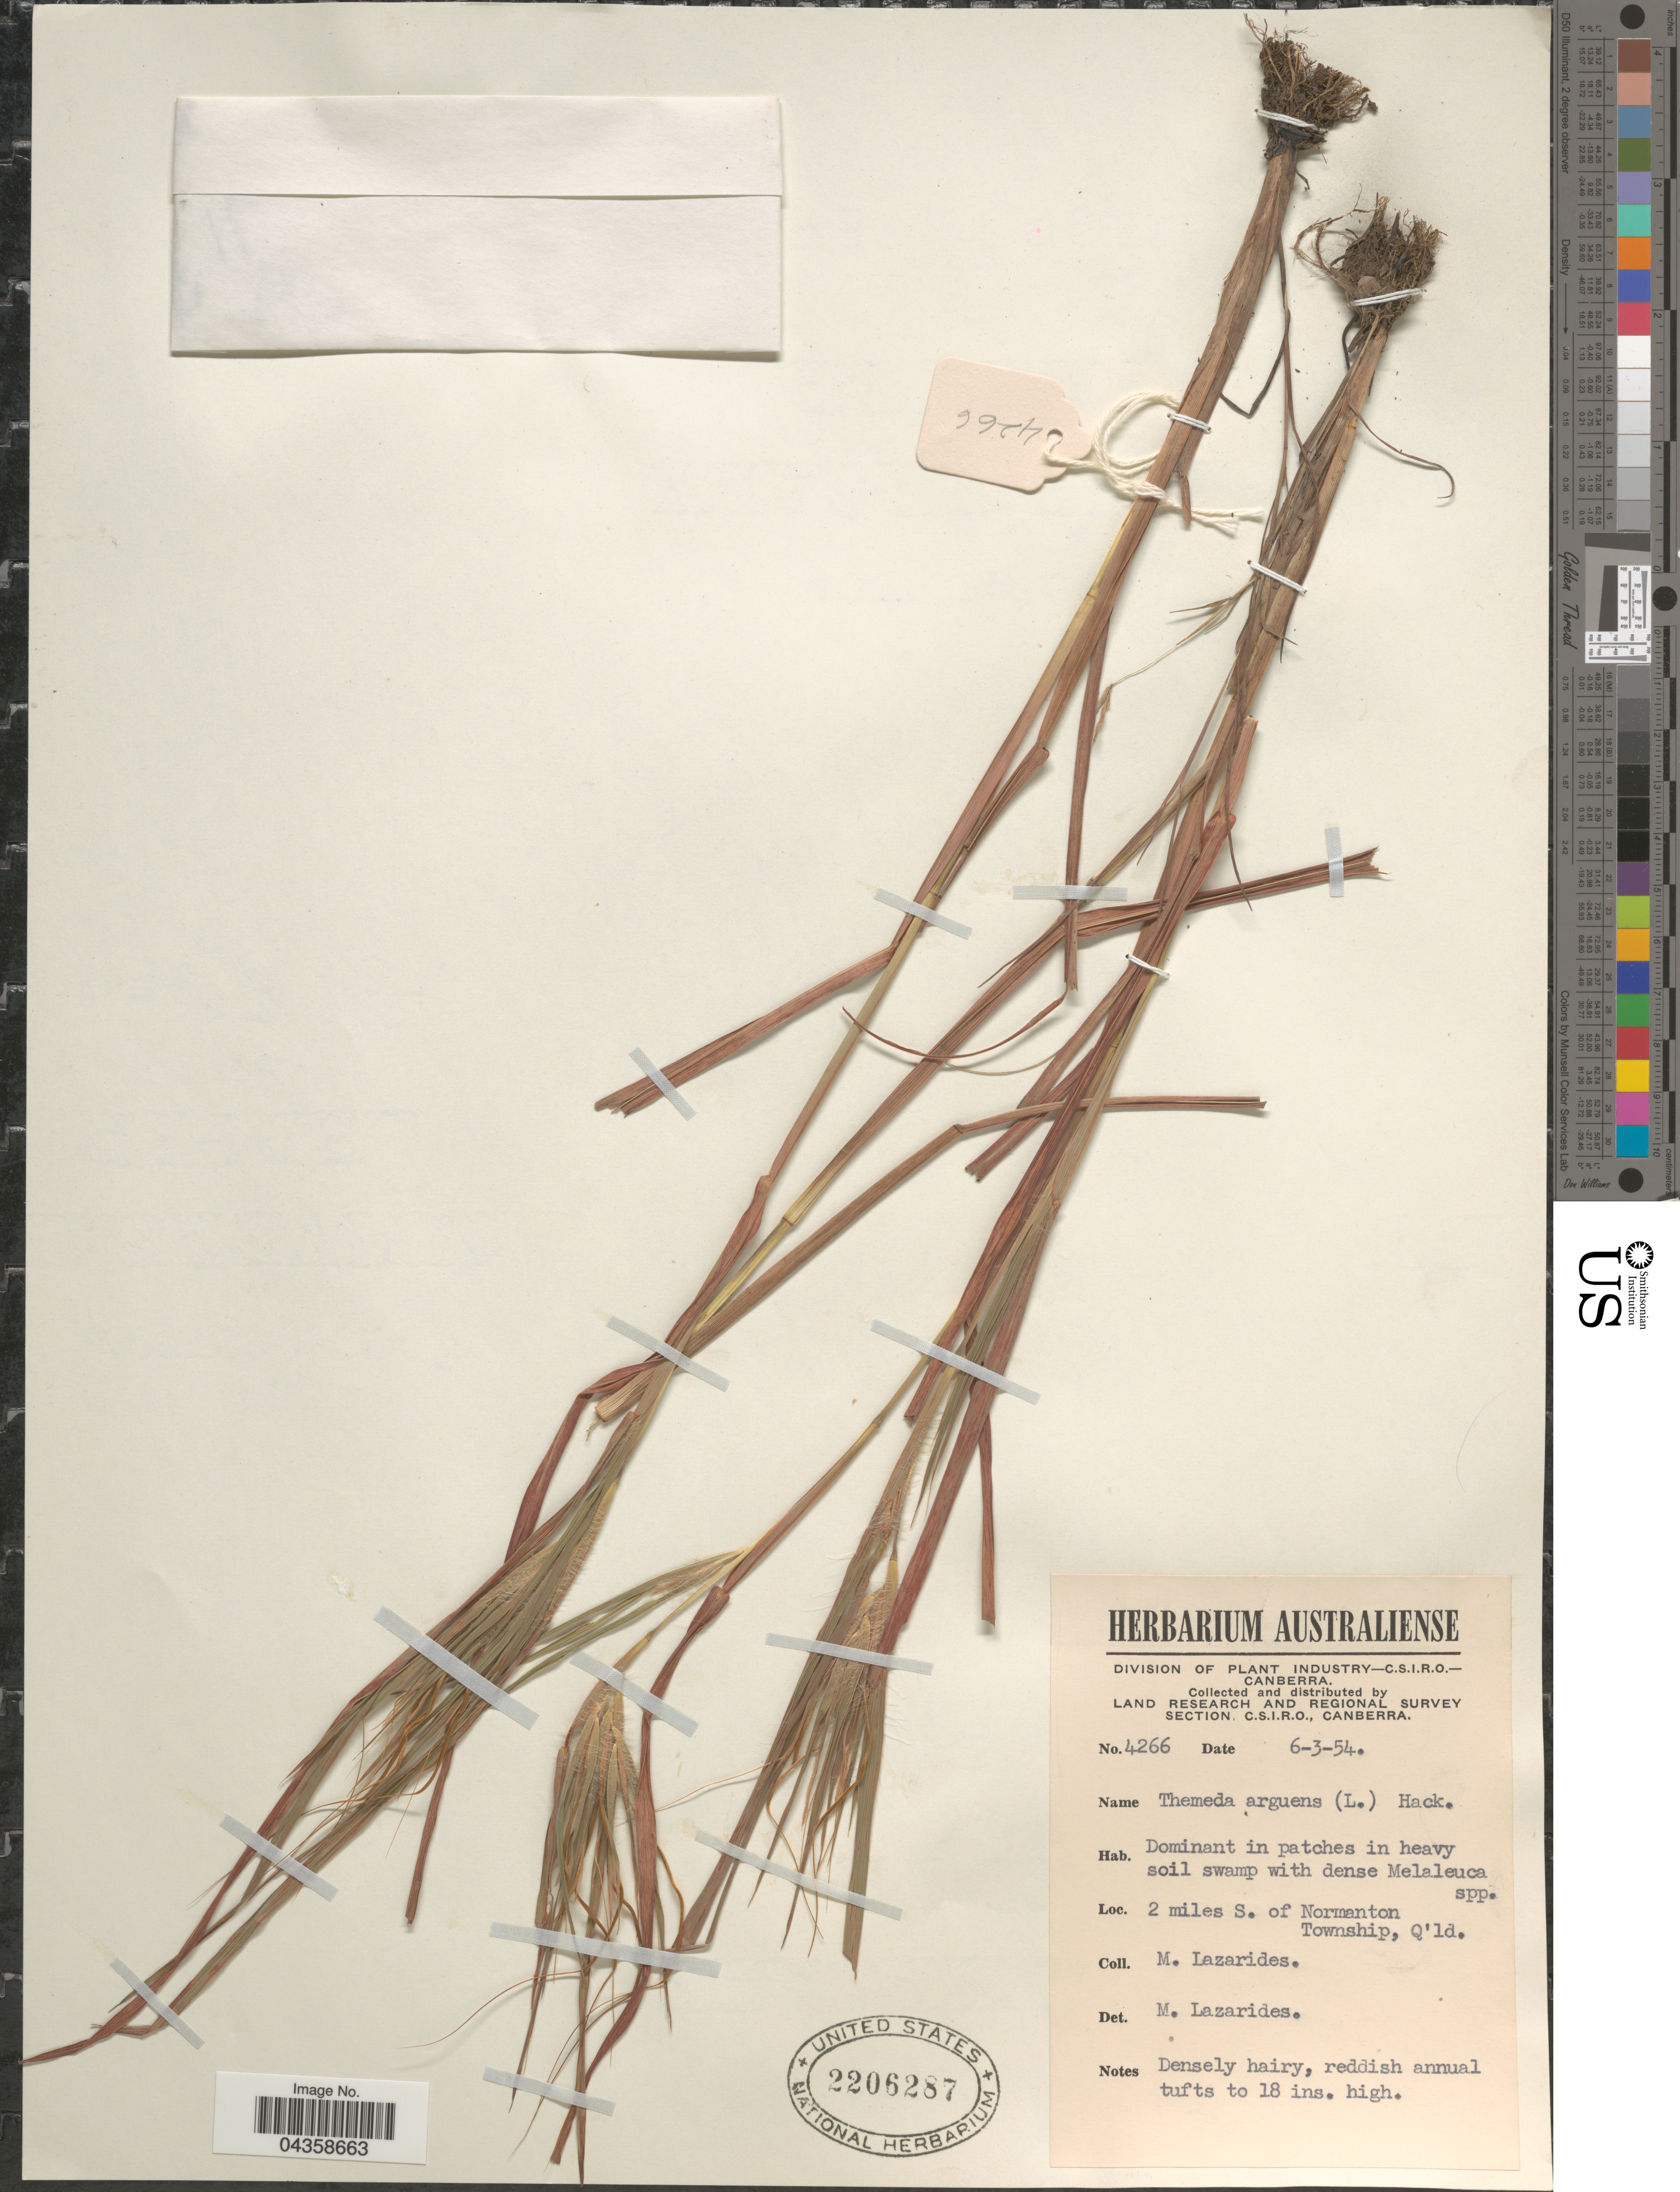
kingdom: Plantae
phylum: Tracheophyta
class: Liliopsida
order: Poales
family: Poaceae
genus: Themeda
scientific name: Themeda arguens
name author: (L.) Hack.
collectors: M. Lazarides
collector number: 4266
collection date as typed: Transcribed d/m/y: 6/3/54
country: Australia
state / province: Queensland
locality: Land Research and Regional Survey Section. 2 miles S. of Normanton Township.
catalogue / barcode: US 2206287